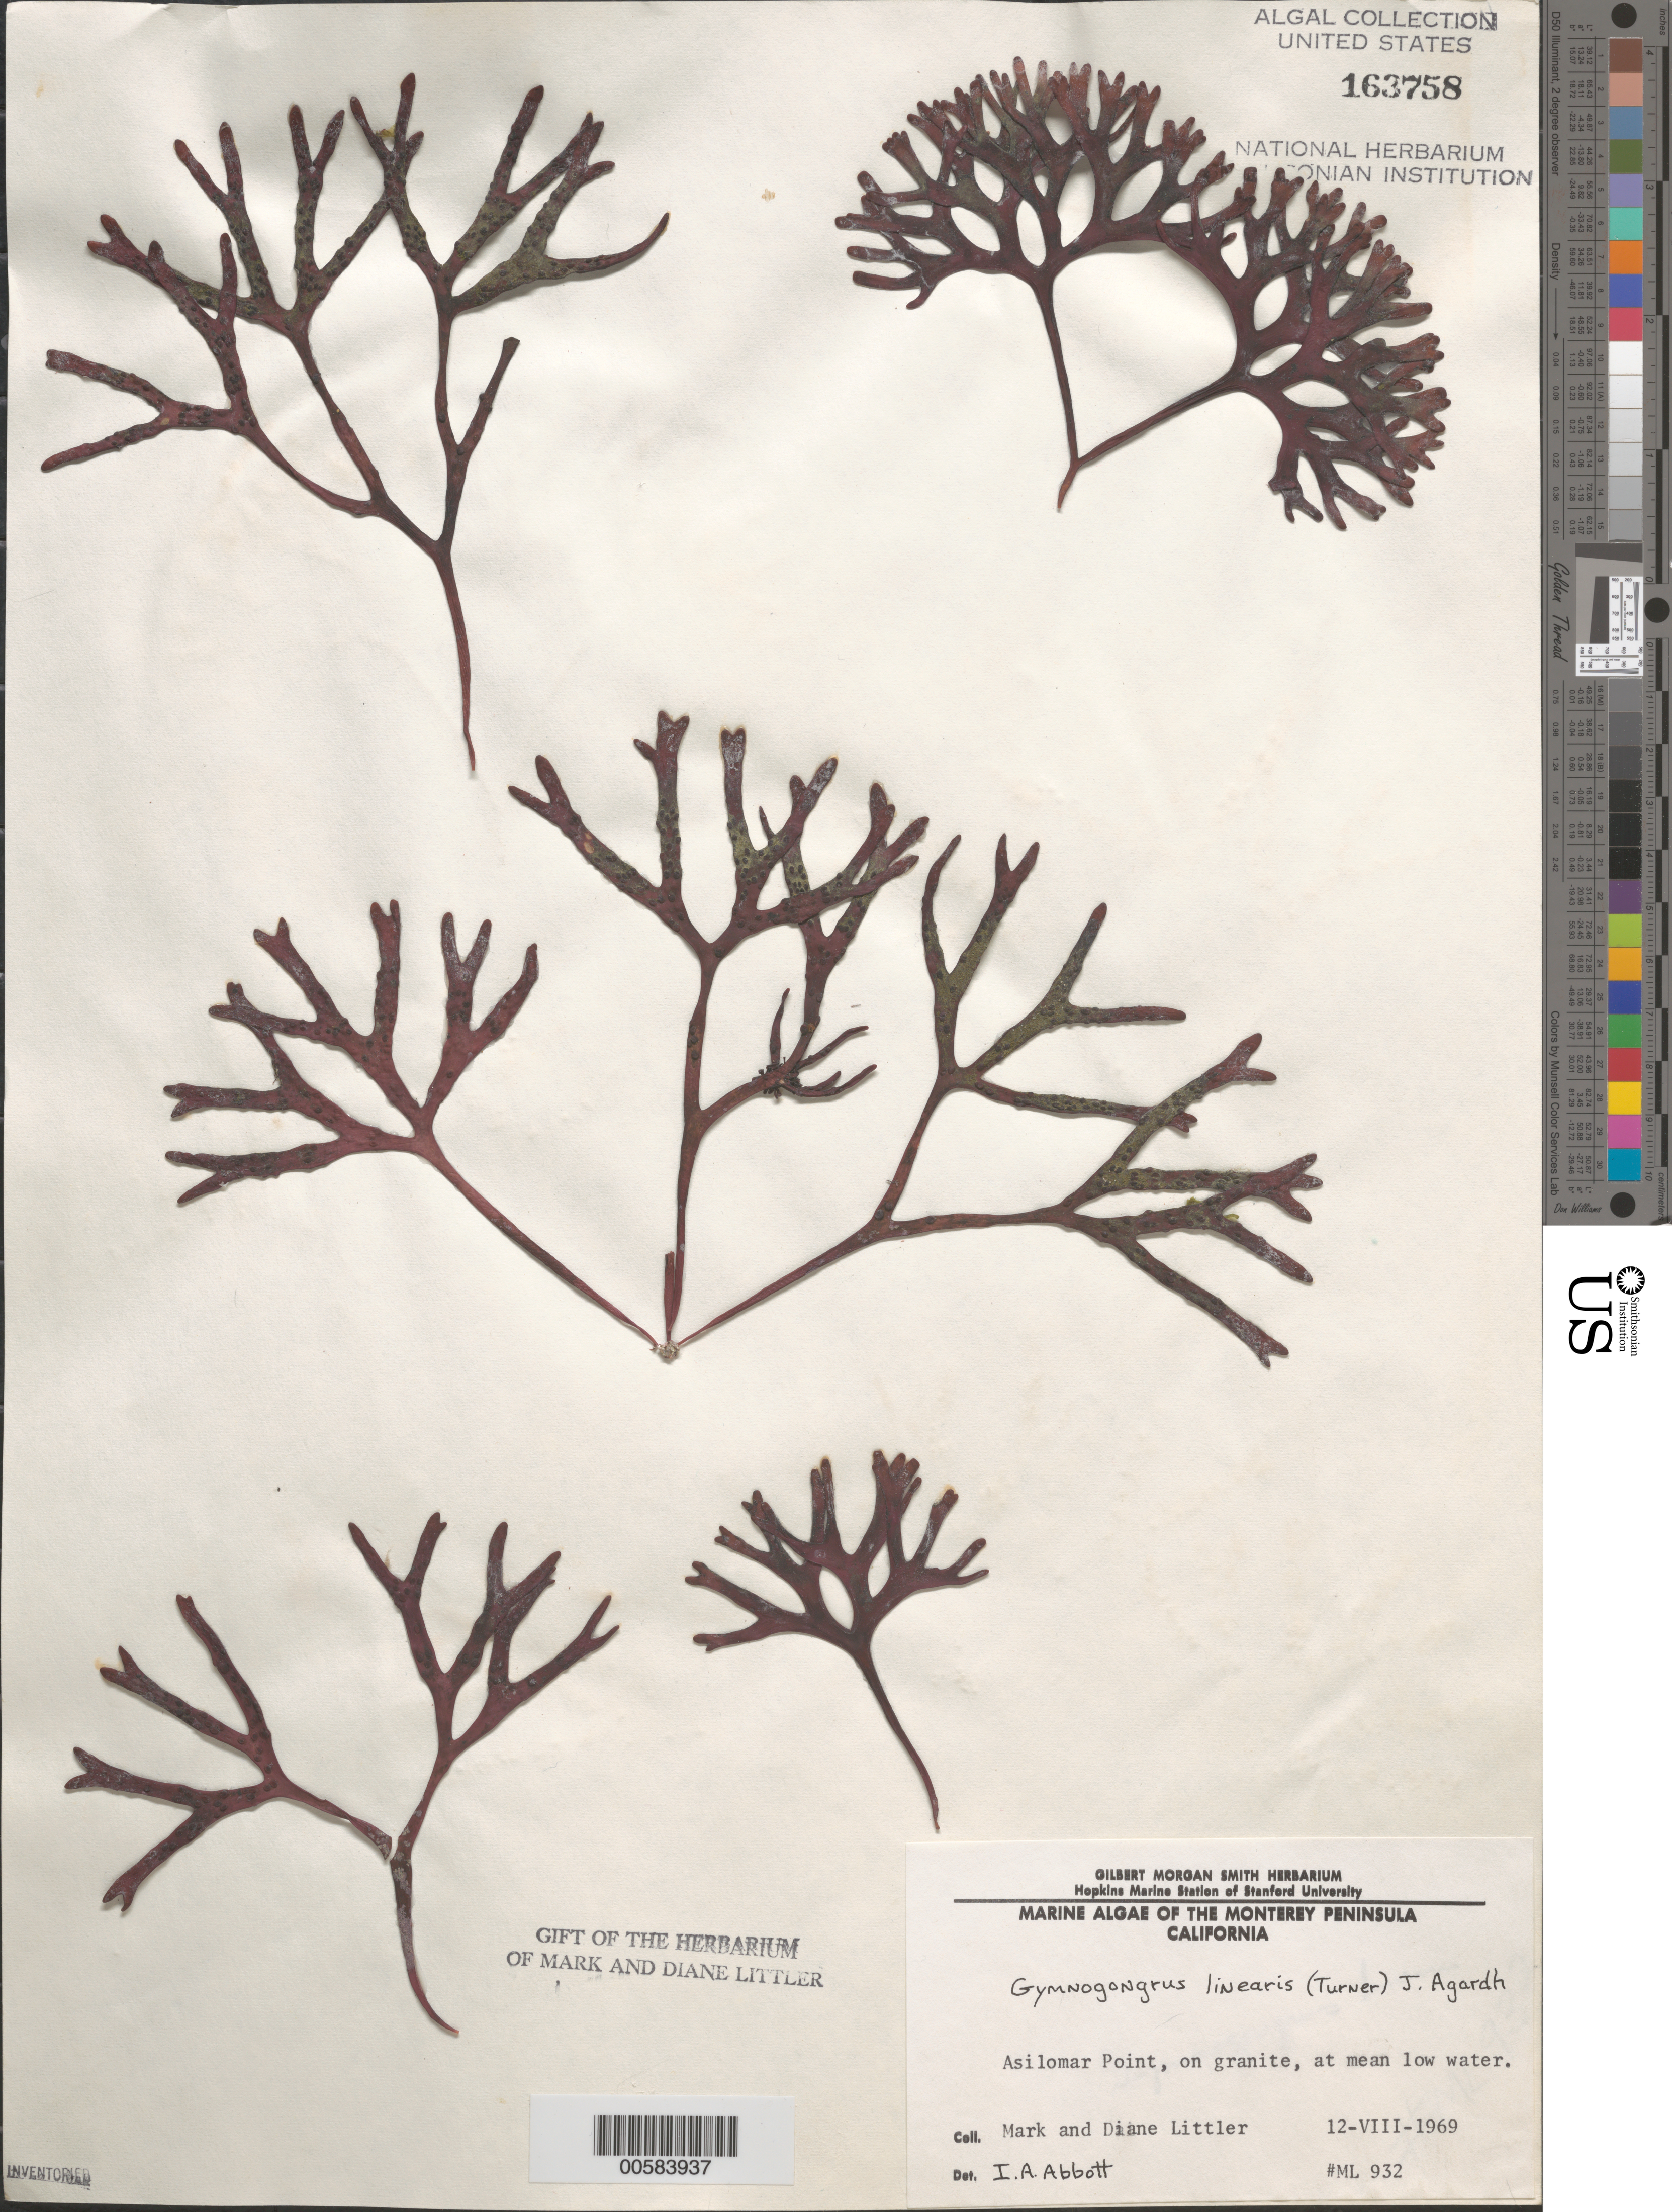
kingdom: Plantae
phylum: Rhodophyta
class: Florideophyceae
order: Gigartinales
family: Phyllophoraceae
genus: Ahnfeltiopsis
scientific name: Ahnfeltiopsis linearis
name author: (C. Agardh) P.C. Silva & DeCew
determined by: Algae name updating Project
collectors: M. M. Littler & D. S. Littler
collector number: ML 932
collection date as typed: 12 Aug 1969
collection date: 1969-08-12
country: United States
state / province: California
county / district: Monterey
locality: Asilomar Point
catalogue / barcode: US 163758